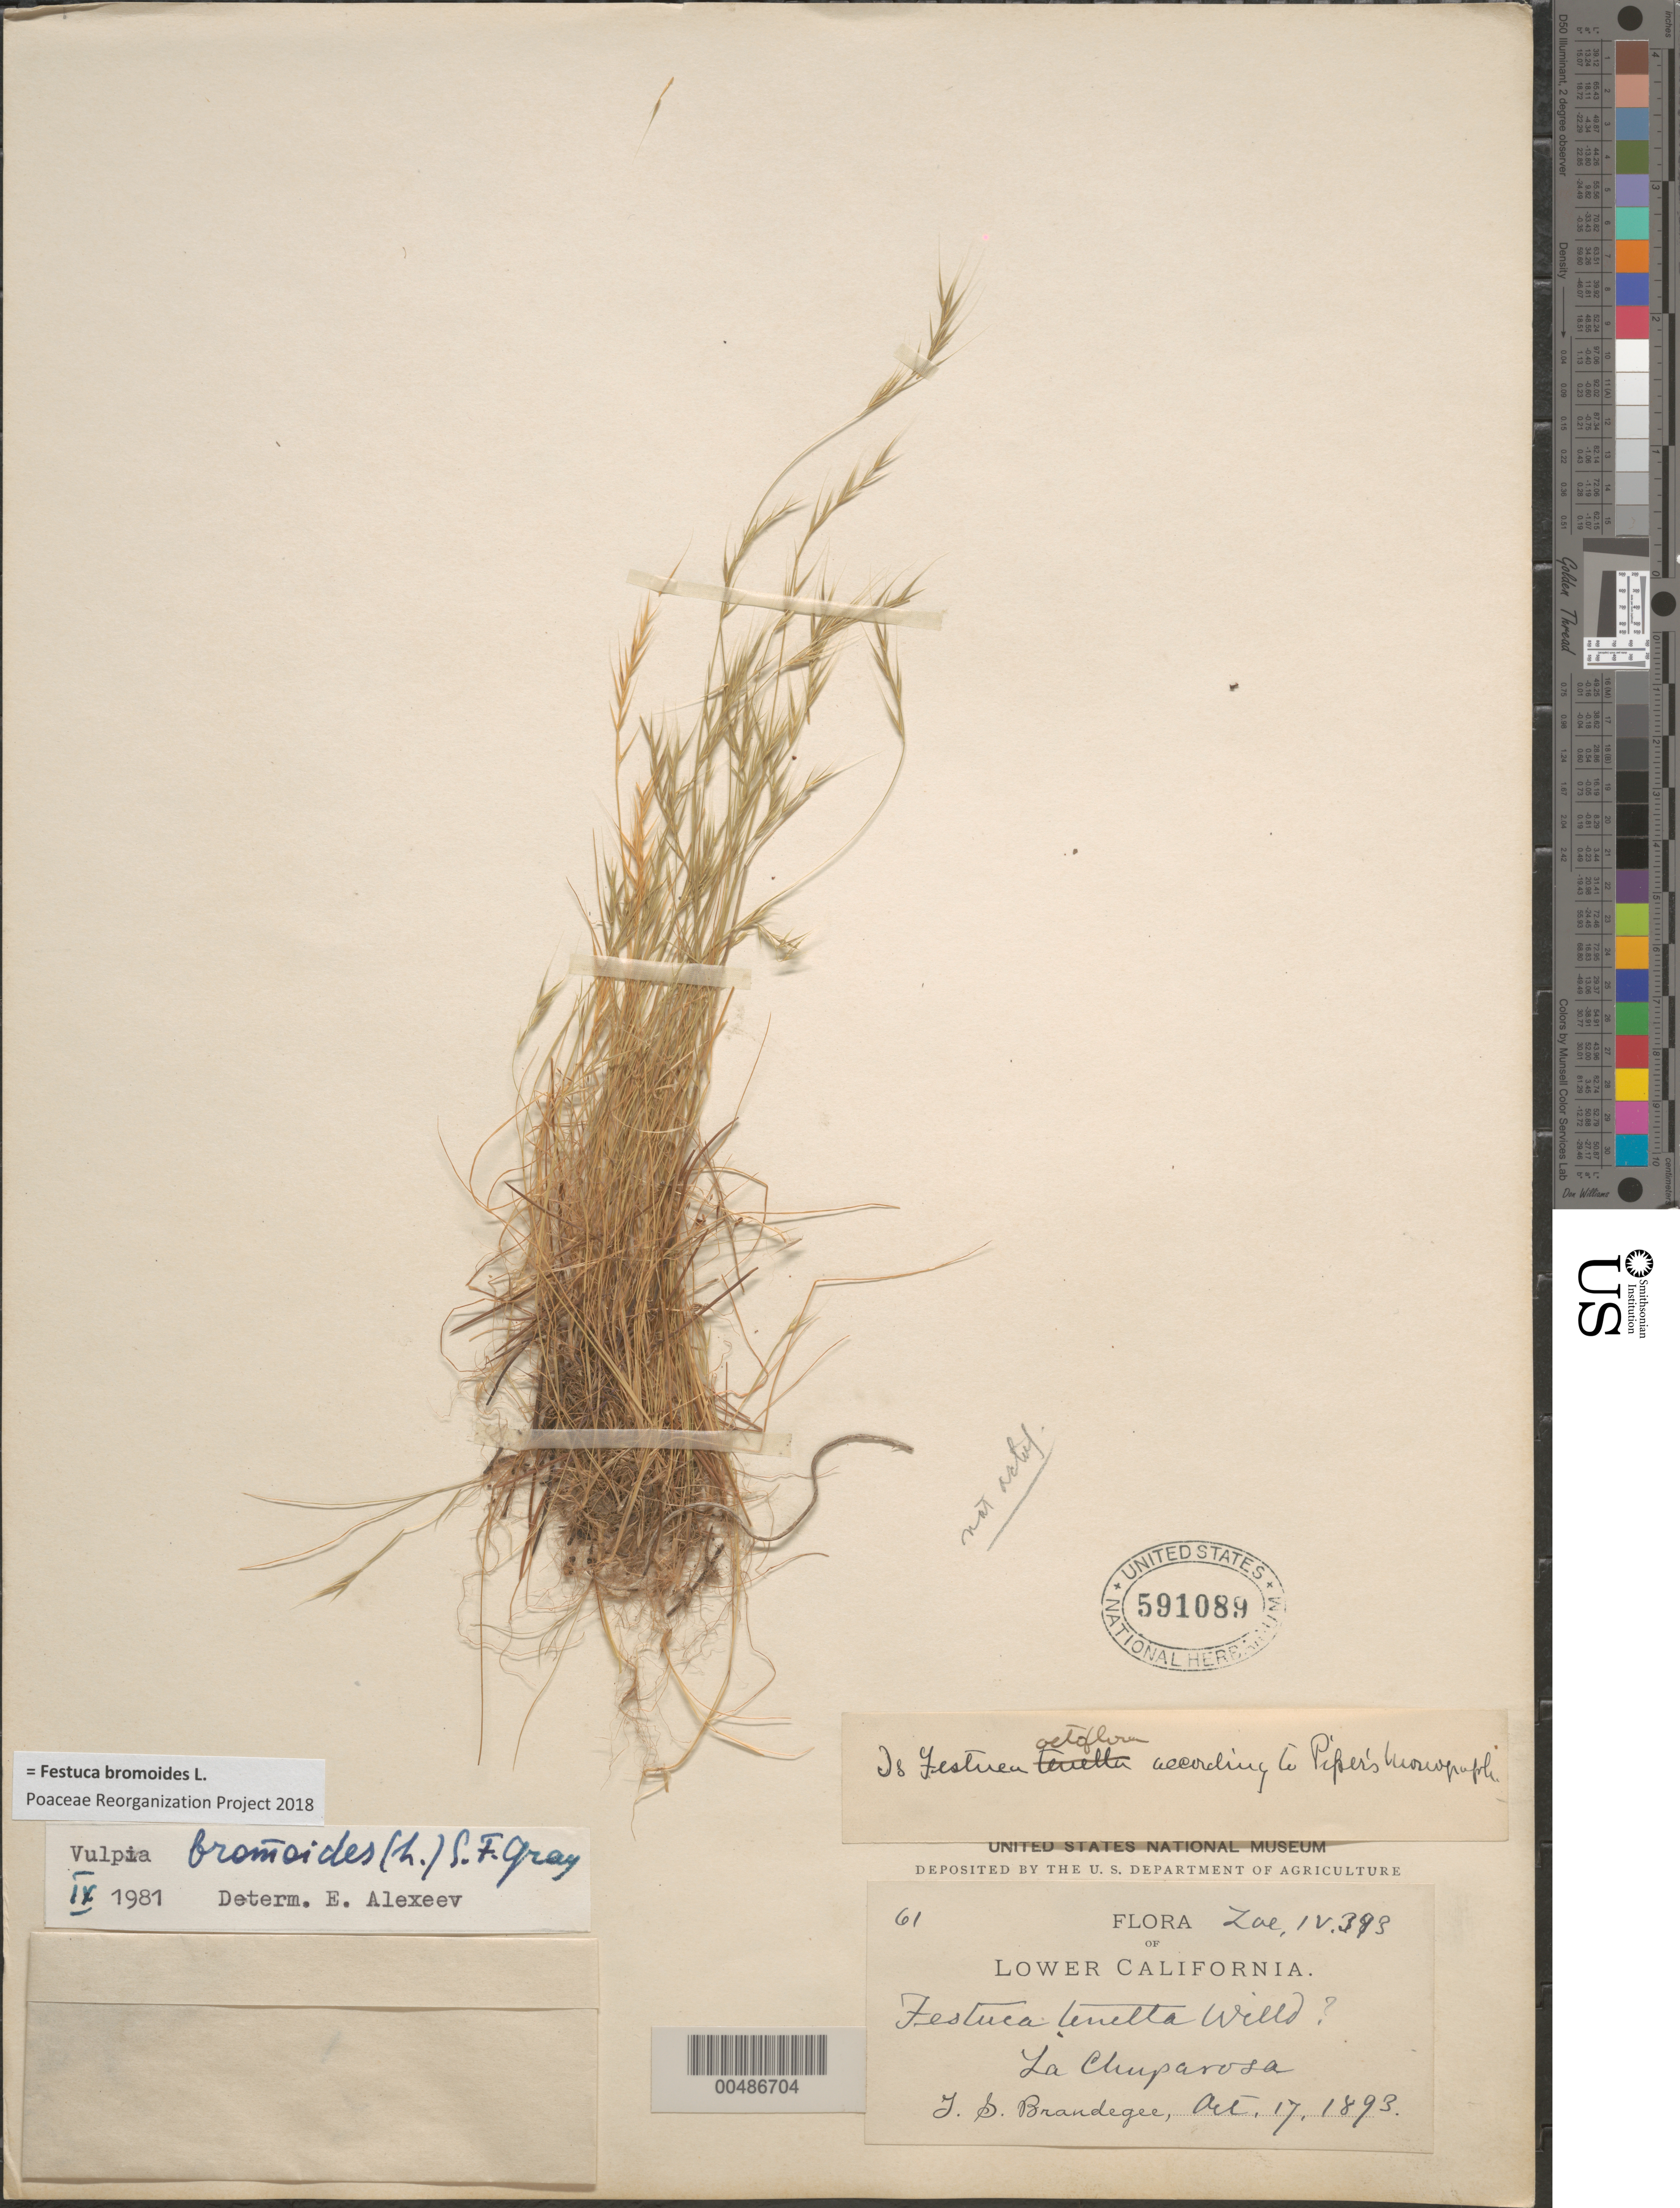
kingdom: Plantae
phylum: Tracheophyta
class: Liliopsida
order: Poales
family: Poaceae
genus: Festuca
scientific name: Festuca bromoides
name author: L.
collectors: T. S. Brandegee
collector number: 61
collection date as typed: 17 Oct 1893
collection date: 1893-10-17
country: Mexico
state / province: Baja California Sur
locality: La Chuparosa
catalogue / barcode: US 591089